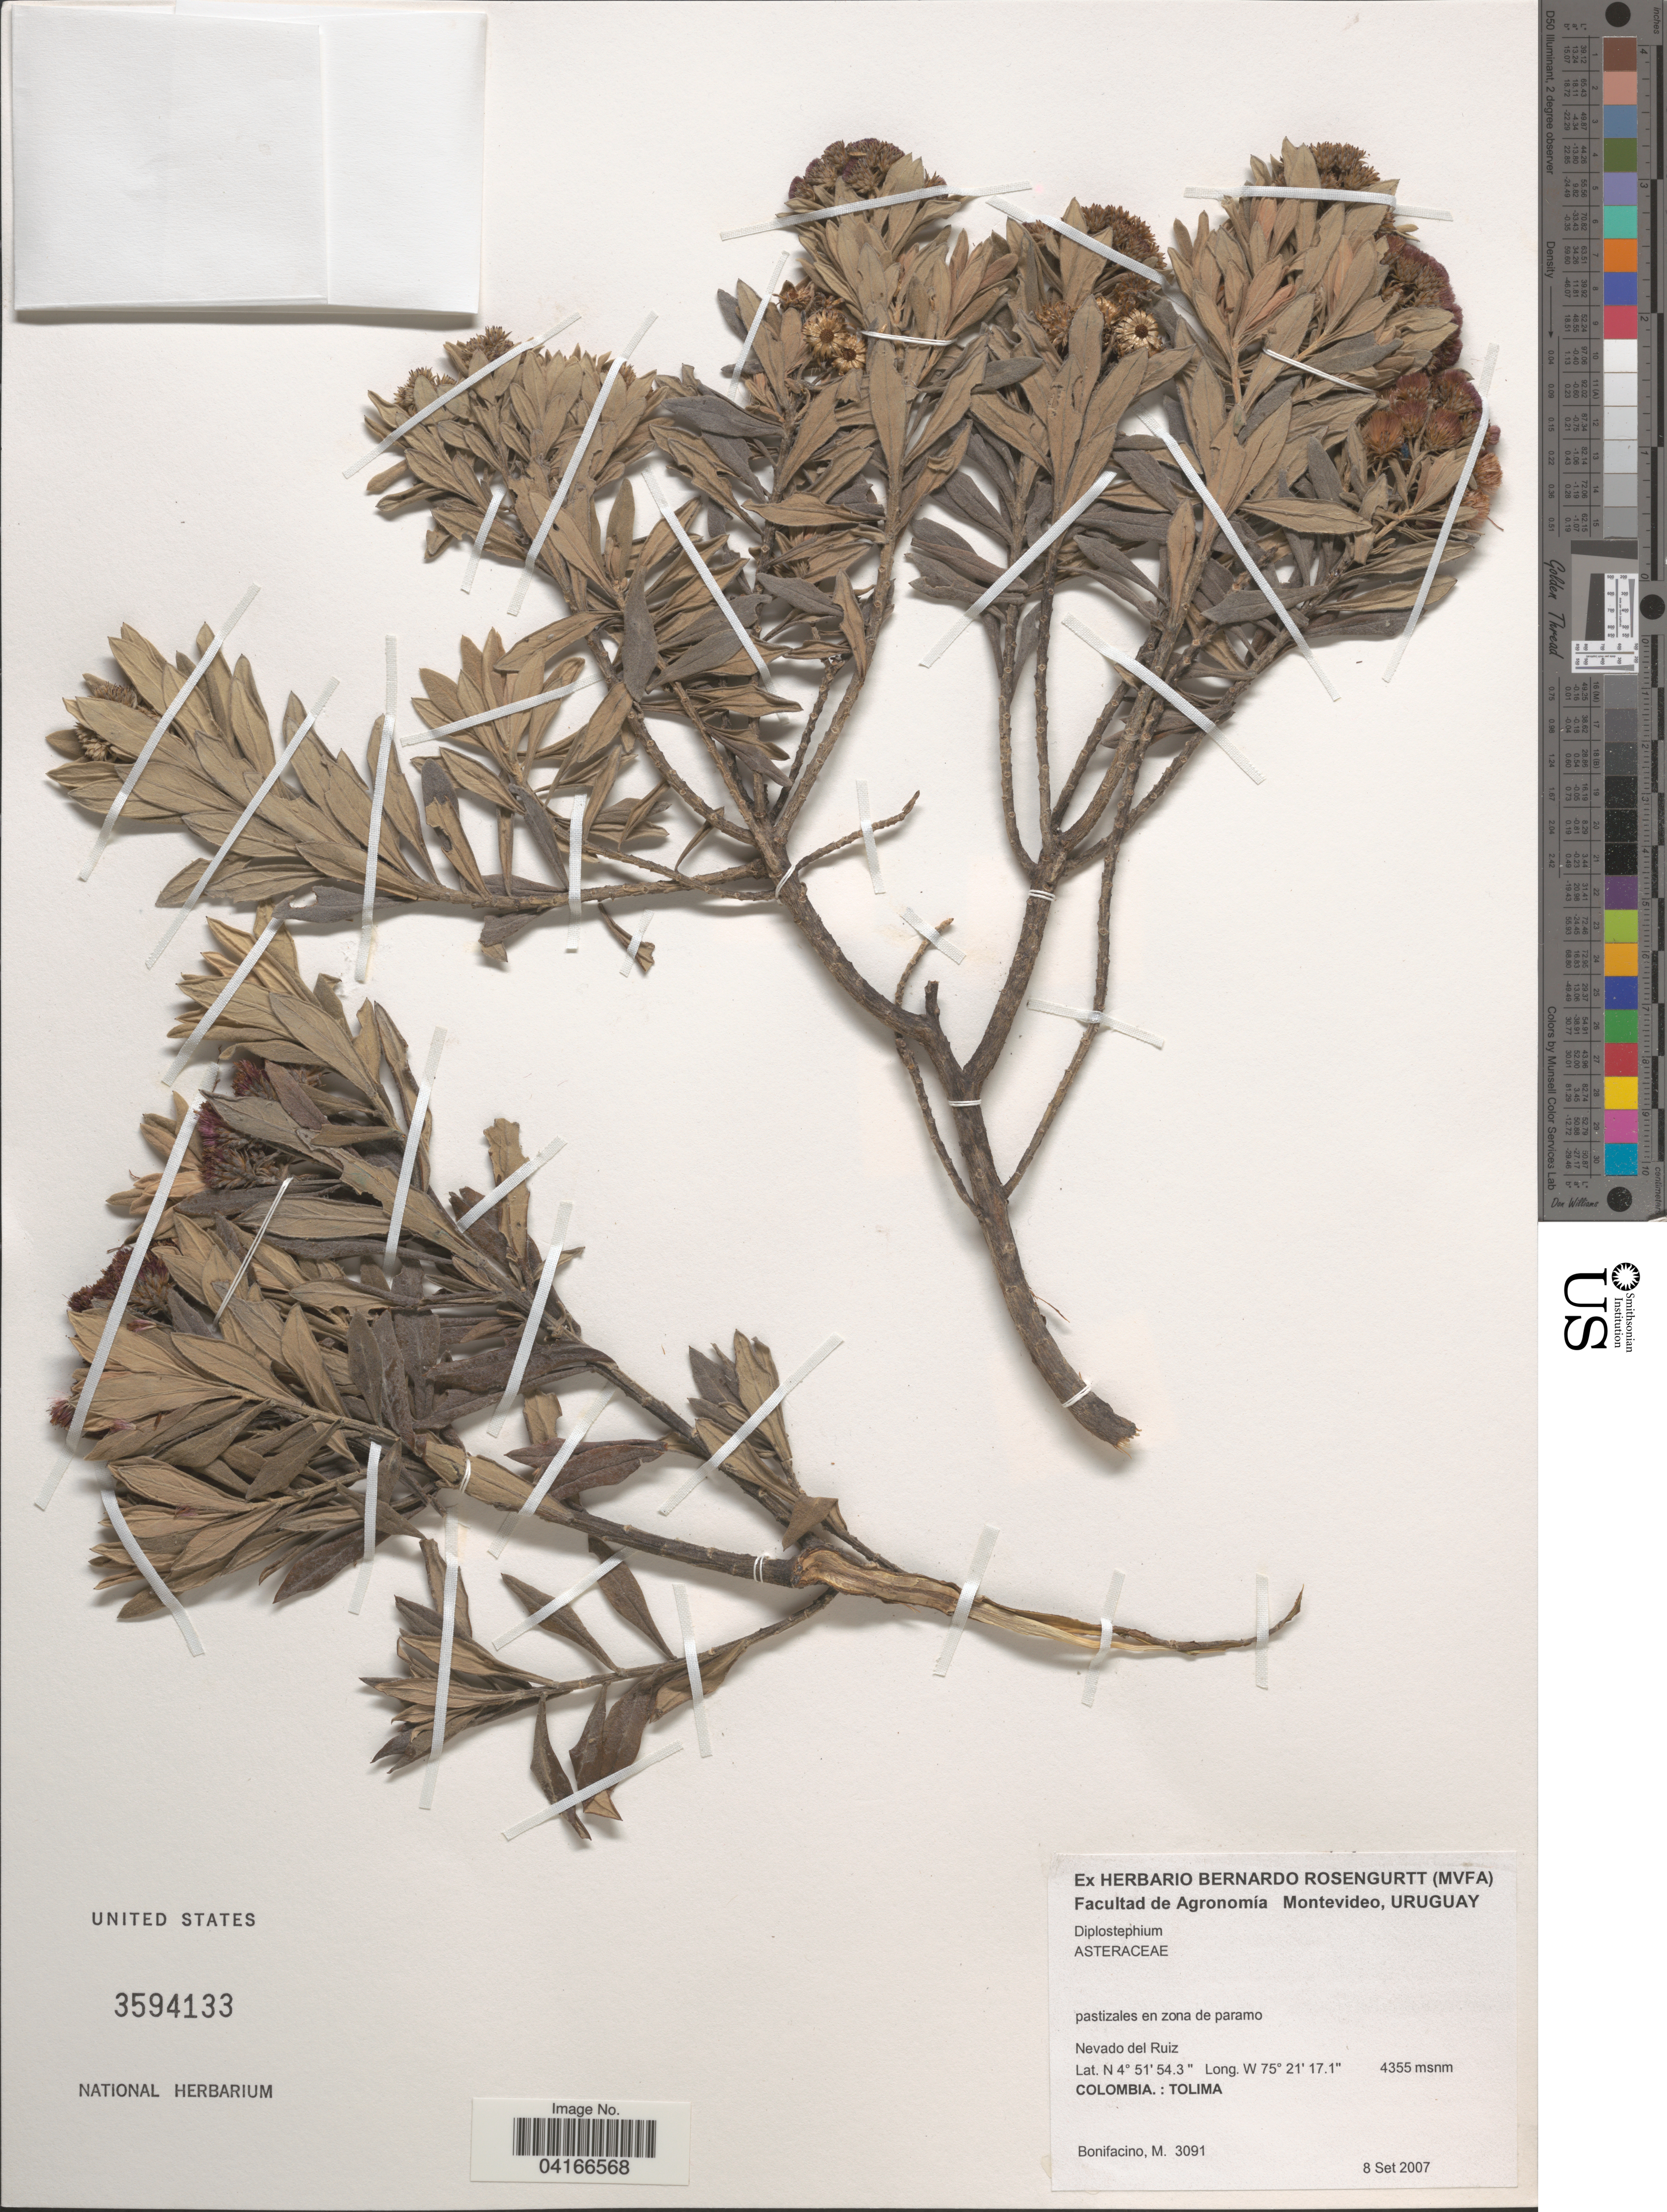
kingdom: Plantae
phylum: Tracheophyta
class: Magnoliopsida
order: Asterales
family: Asteraceae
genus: Diplostephium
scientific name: Diplostephium sp.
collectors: M. Bonifacino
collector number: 3091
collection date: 2007-09-08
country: Colombia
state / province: Tolima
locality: Nevado del Ruiz.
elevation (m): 4355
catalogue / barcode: US 3594133